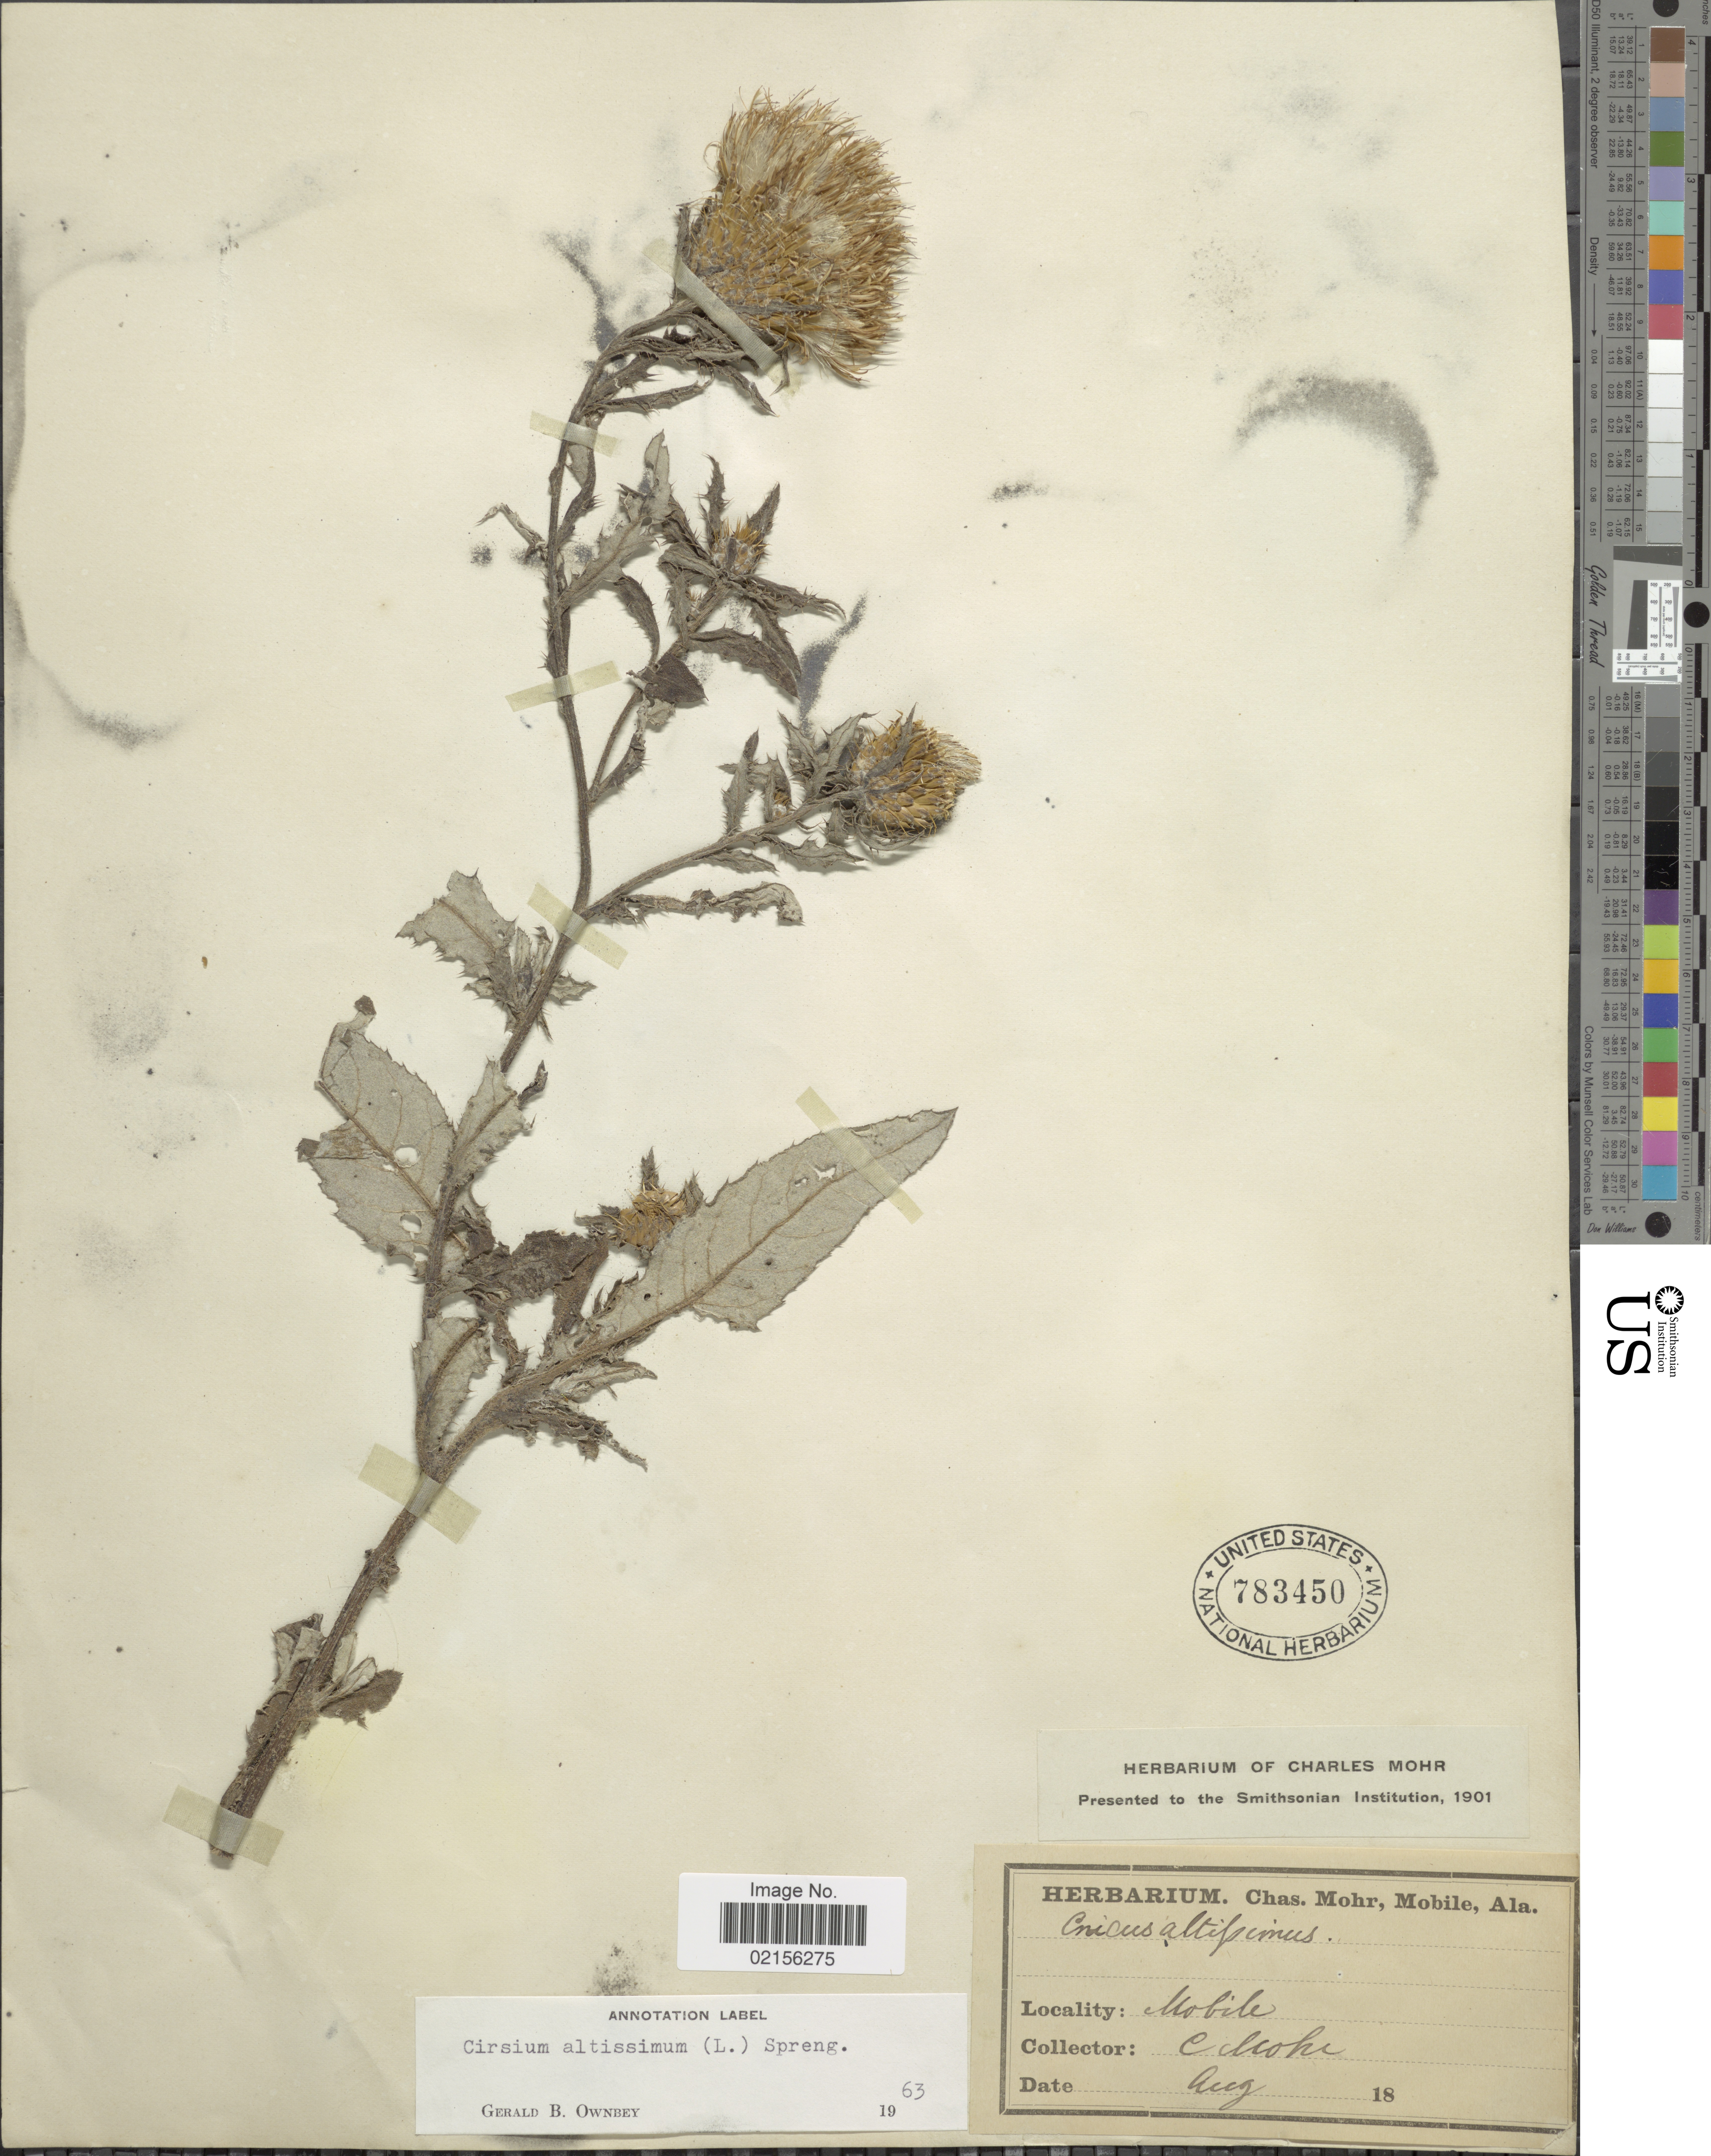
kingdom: Plantae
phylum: Tracheophyta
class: Magnoliopsida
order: Asterales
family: Asteraceae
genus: Cirsium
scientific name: Cirsium altissimum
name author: (L.) Spreng.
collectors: Mohr, C. T. (herbarium)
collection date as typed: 18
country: United States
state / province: Alabama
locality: Mobile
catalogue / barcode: US 783450